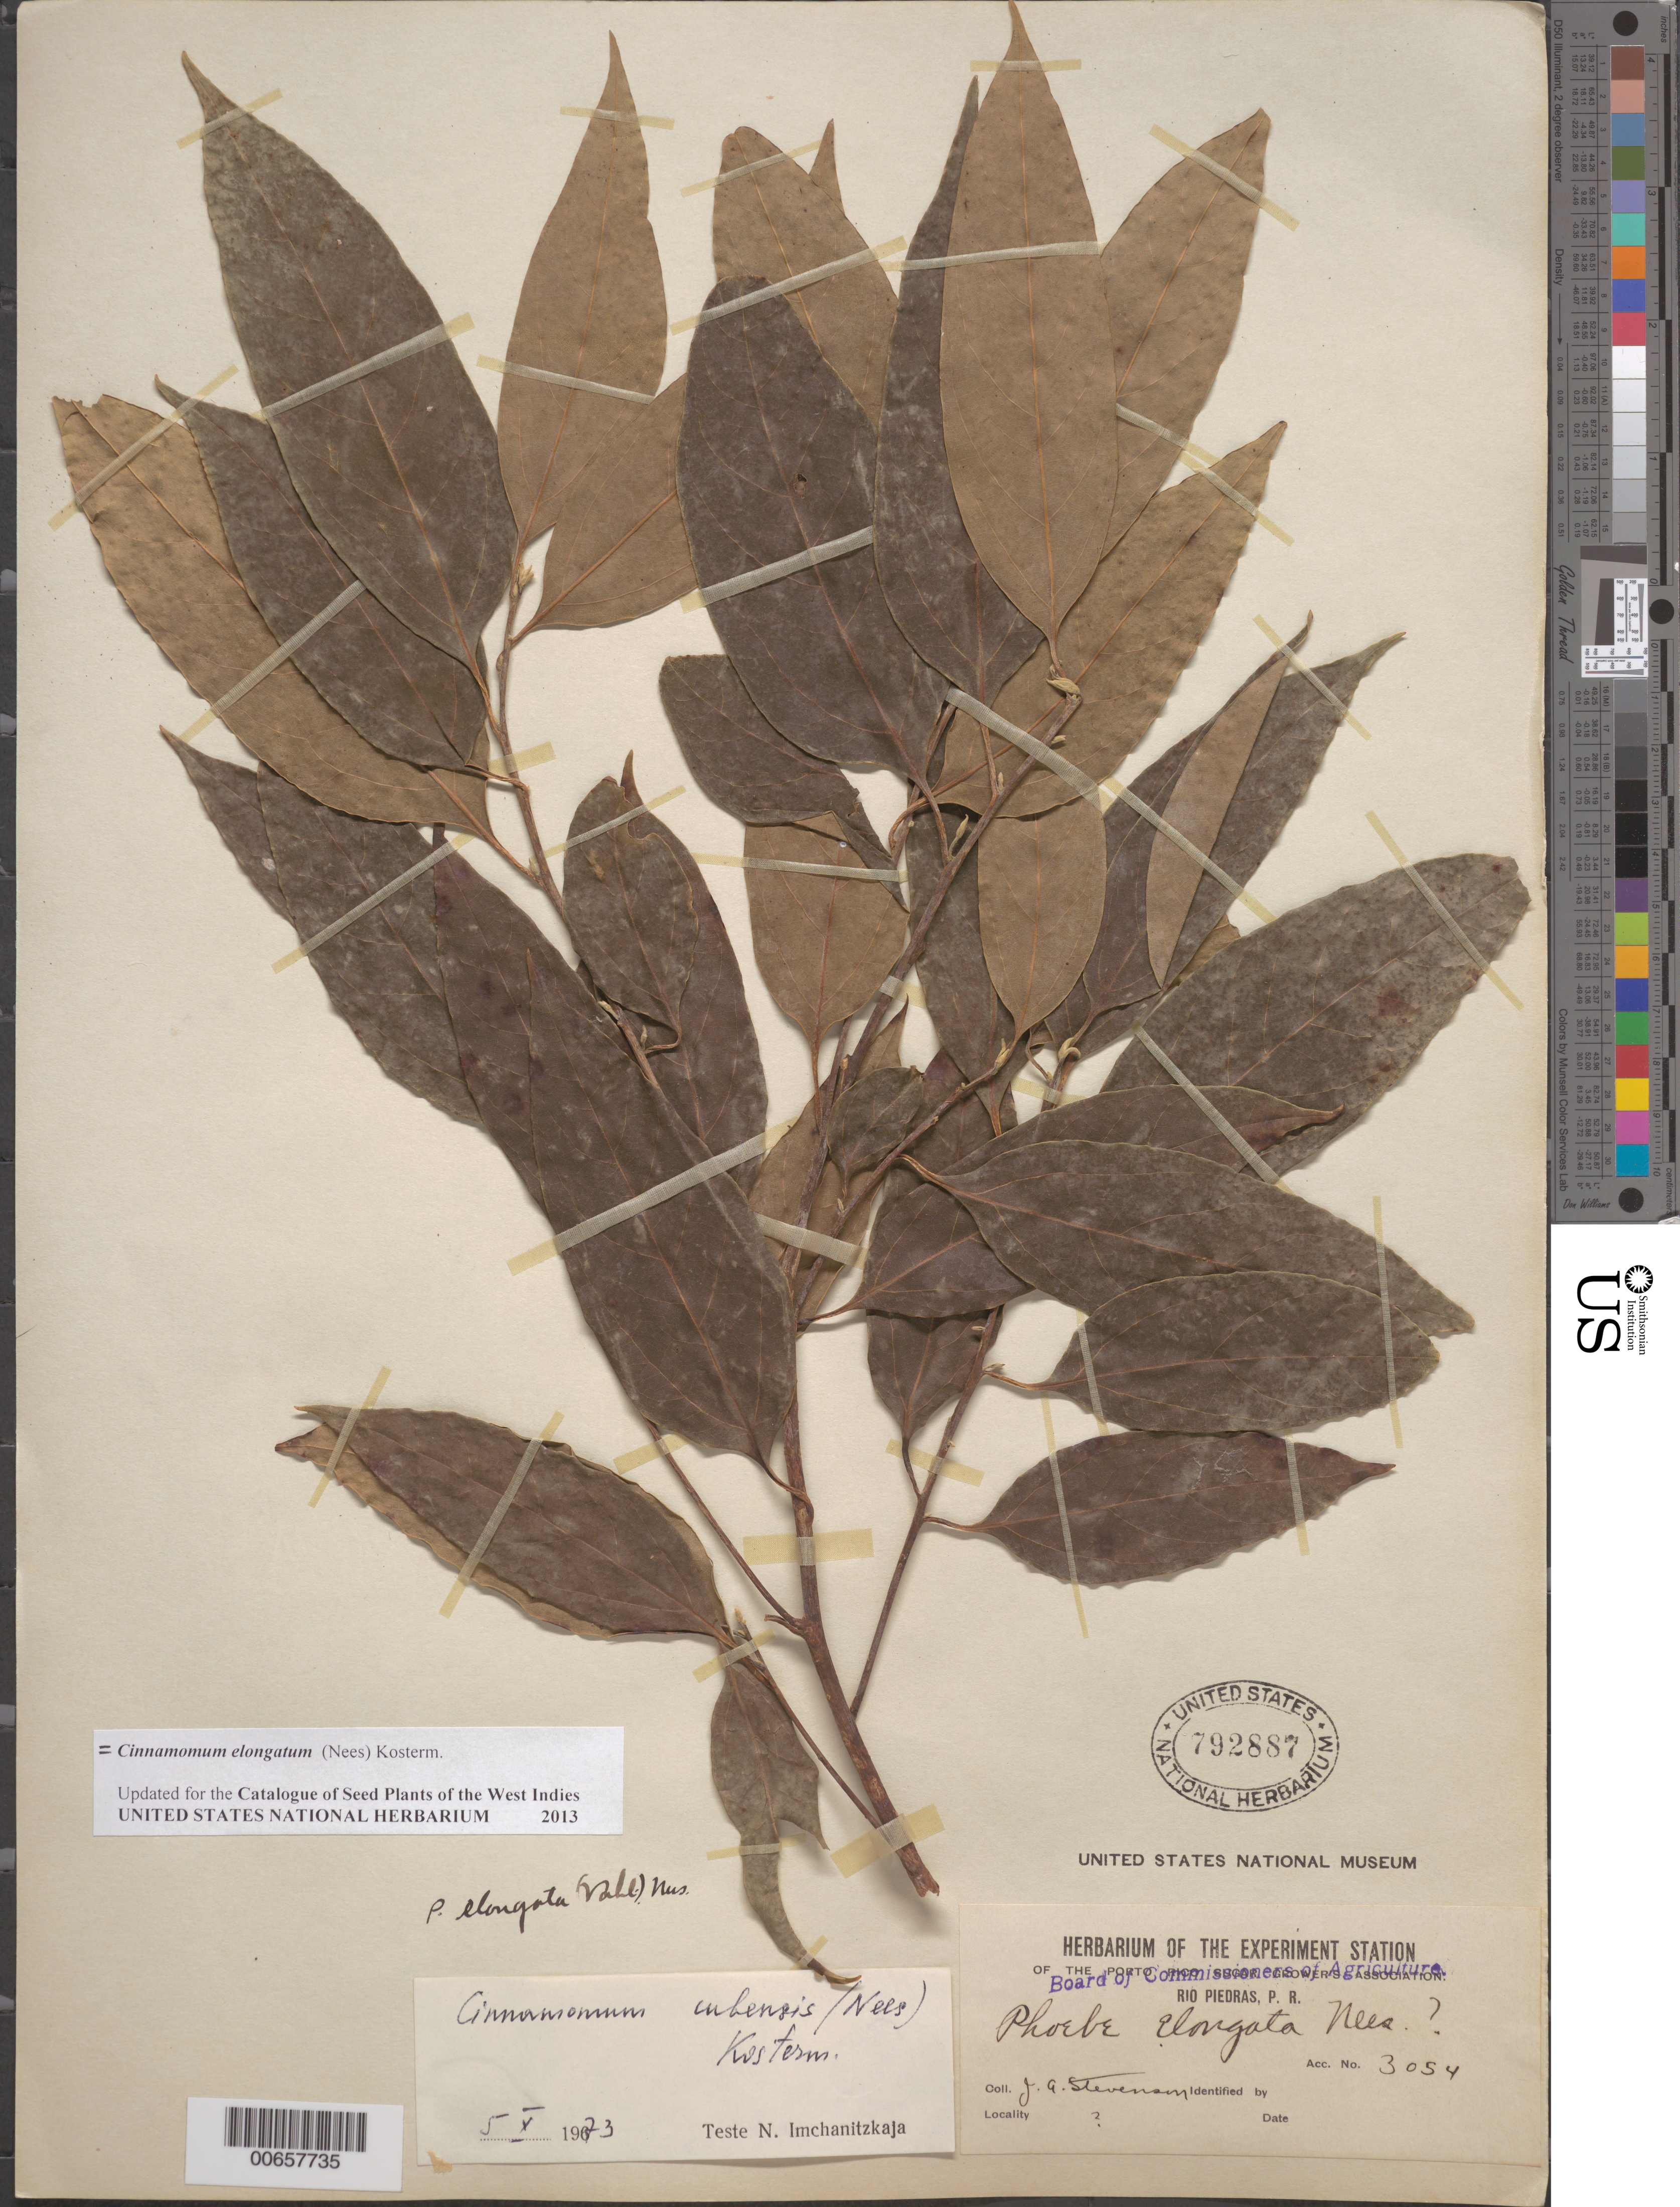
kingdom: Plantae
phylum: Tracheophyta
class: Magnoliopsida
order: Laurales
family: Lauraceae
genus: Cinnamomum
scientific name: Cinnamomum elongatum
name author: (Nees) Kosterm.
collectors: J. Stevenson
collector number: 3054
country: Puerto Rico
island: Greater Antilles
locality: Rio Piedras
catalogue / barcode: US 792887